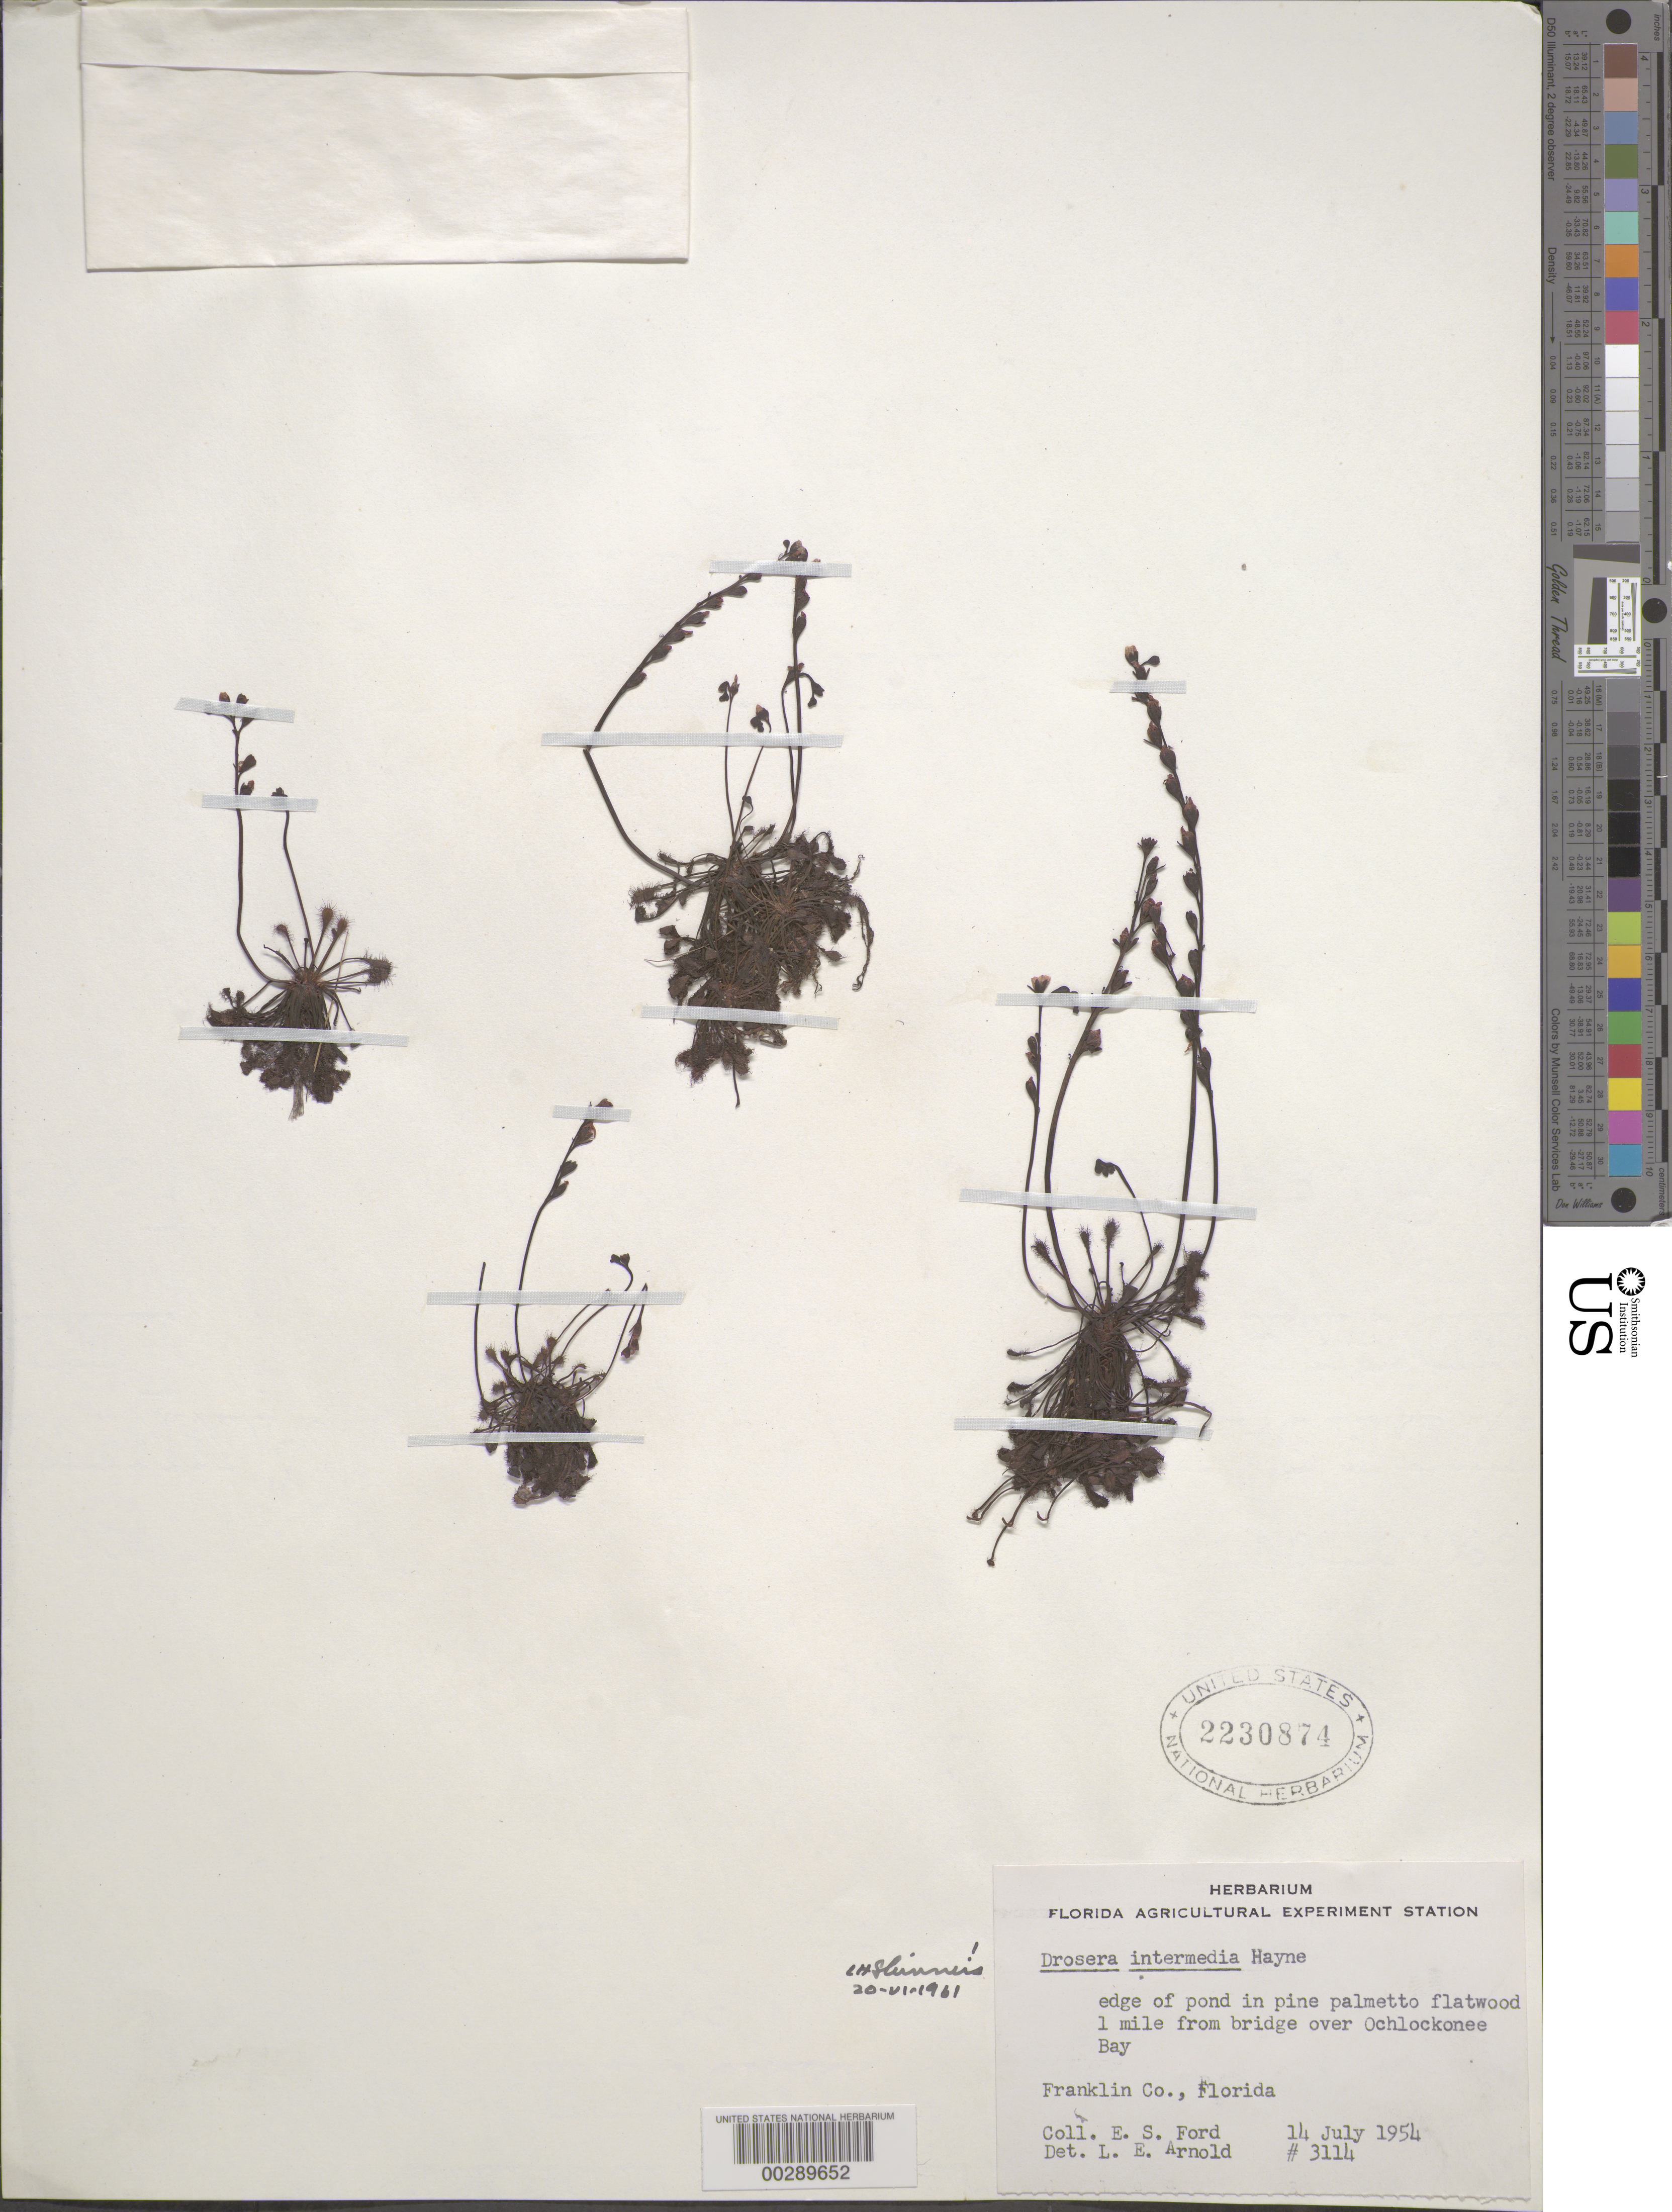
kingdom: Plantae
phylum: Tracheophyta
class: Magnoliopsida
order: Caryophyllales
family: Droseraceae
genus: Drosera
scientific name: Drosera intermedia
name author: Hayne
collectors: E. Ford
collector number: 3114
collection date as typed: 14 Jul 1954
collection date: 1954-07-14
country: United States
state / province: Florida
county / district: Franklin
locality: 1 mi. from ochlockonee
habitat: Edge of pond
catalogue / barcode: US 2230874